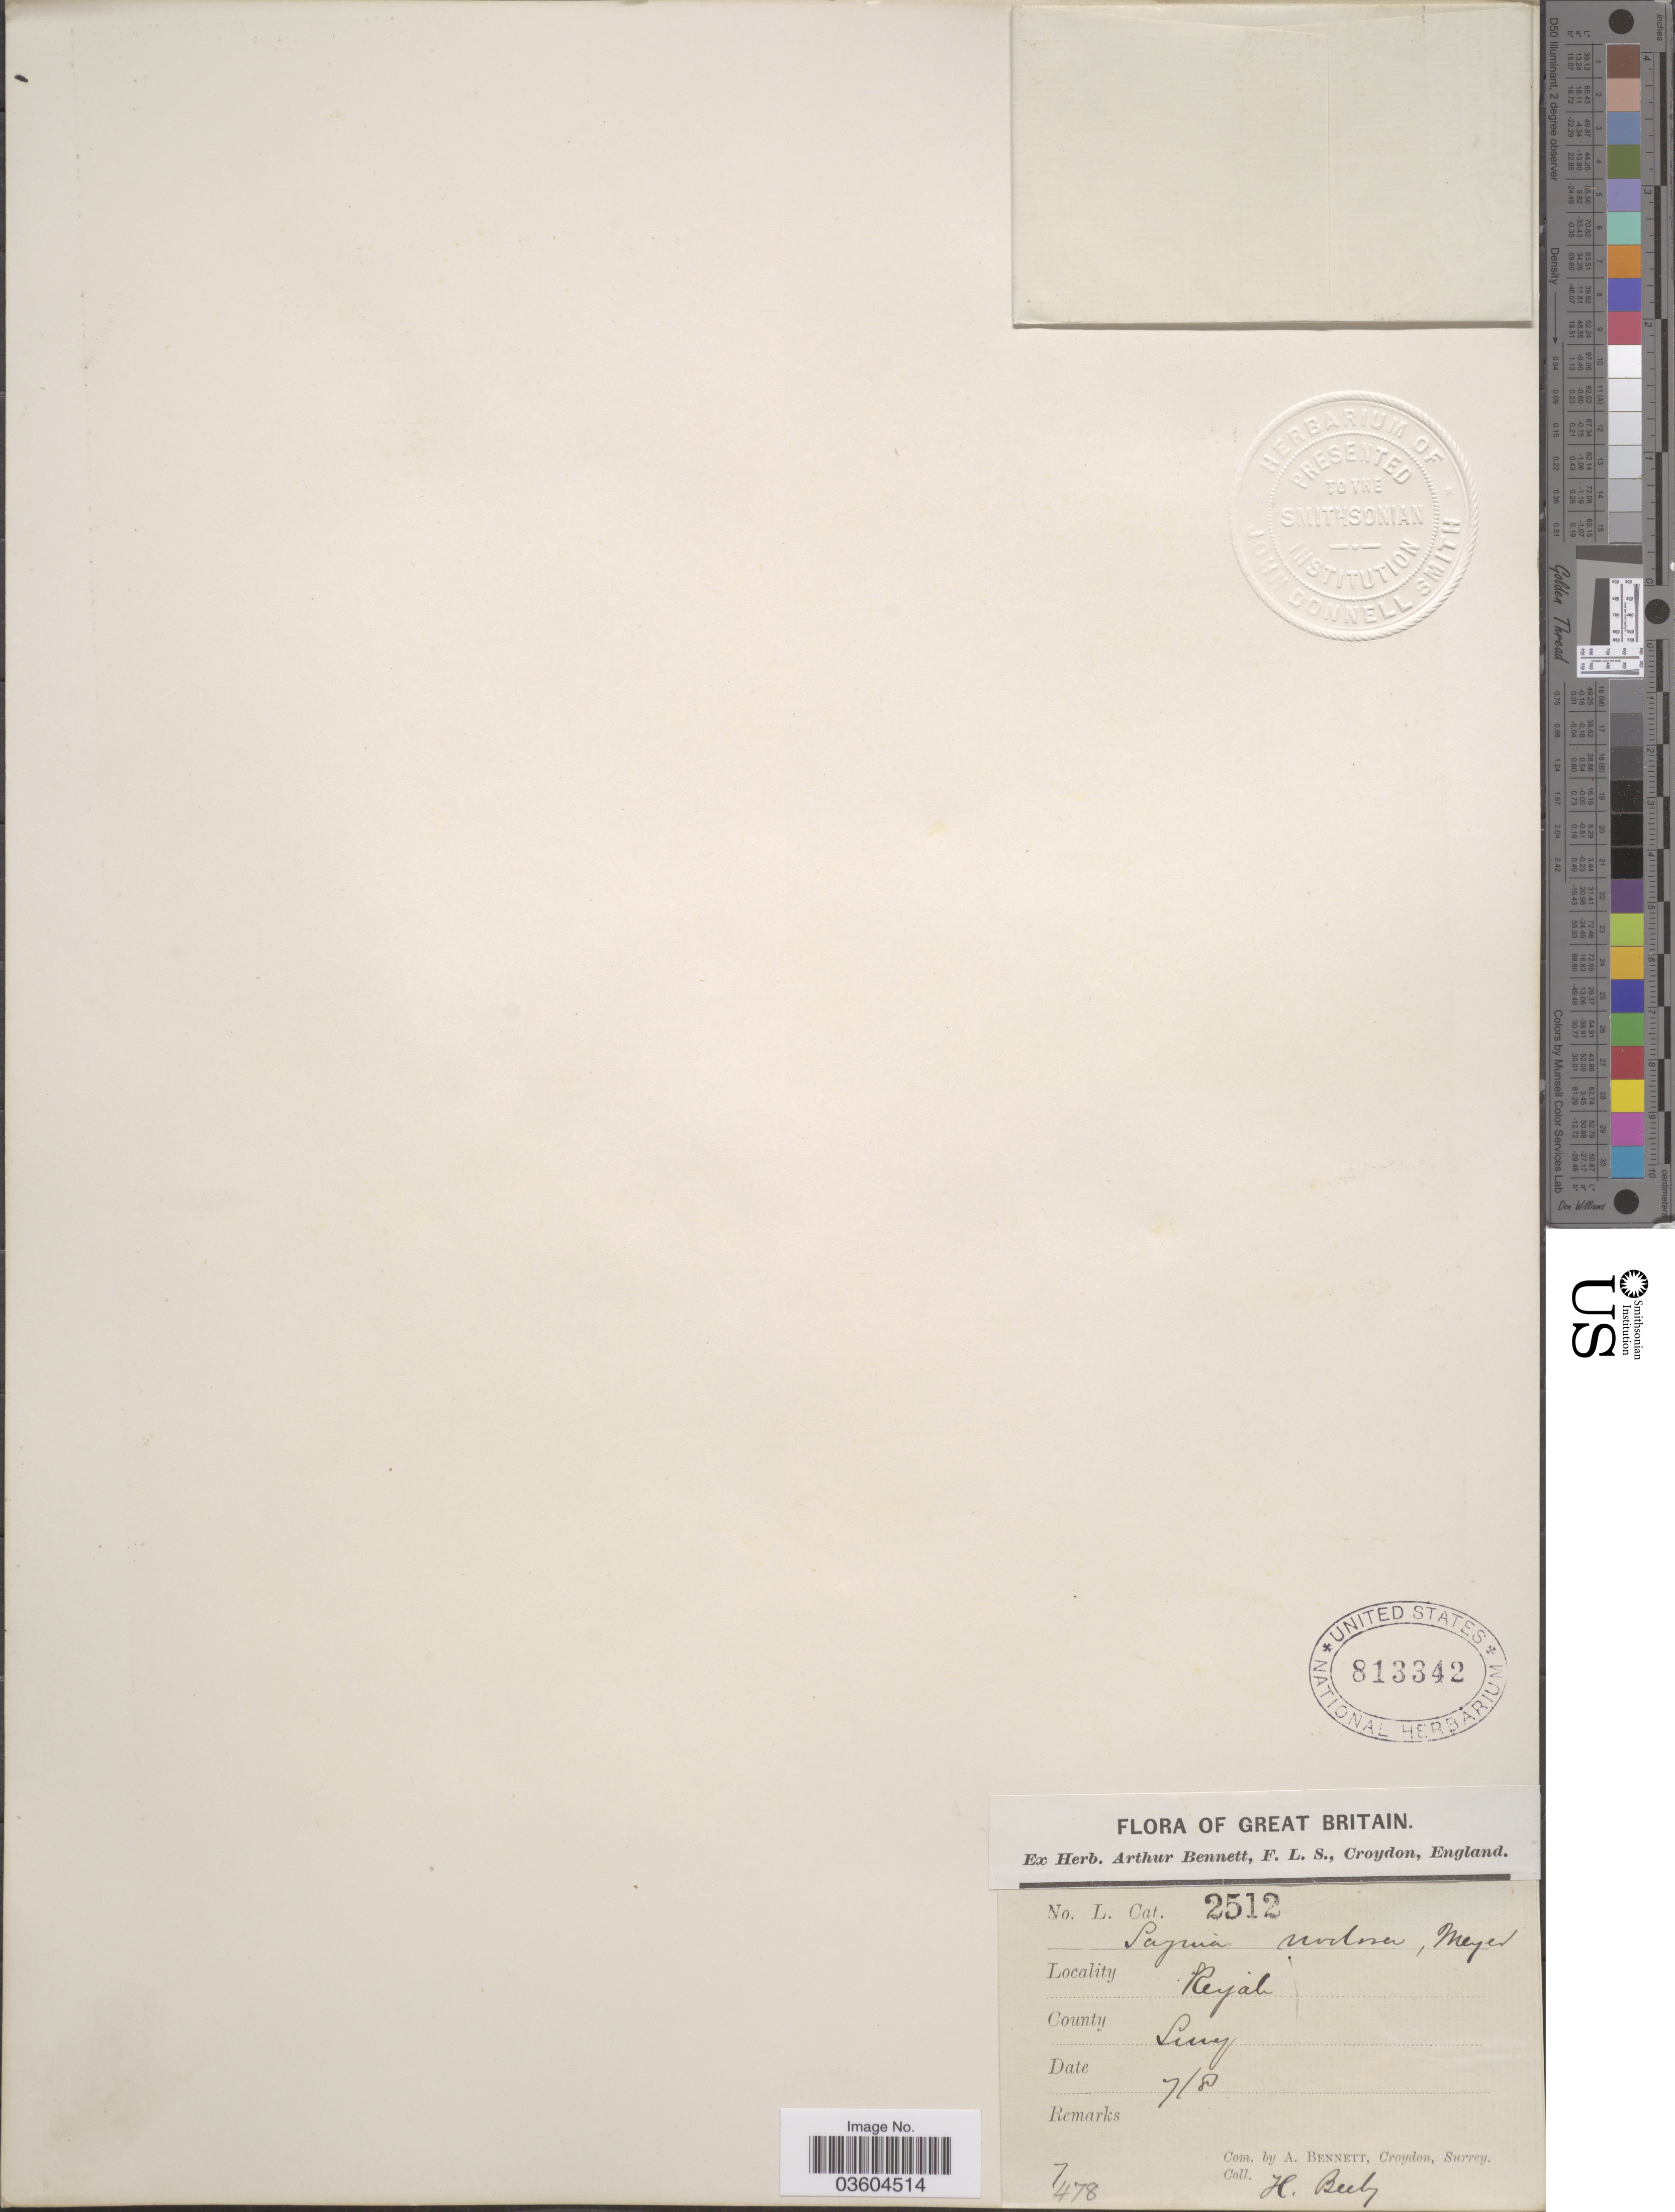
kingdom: Plantae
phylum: Tracheophyta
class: Magnoliopsida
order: Caryophyllales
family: Caryophyllaceae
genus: Sagina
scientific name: Sagina nodosa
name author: (L.) Fenzl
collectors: W. Beeby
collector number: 2512?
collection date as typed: Transcribed d/m/y: /7/80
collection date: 1880-07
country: United Kingdom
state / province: England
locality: Reigate County Surrey.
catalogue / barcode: US 813342